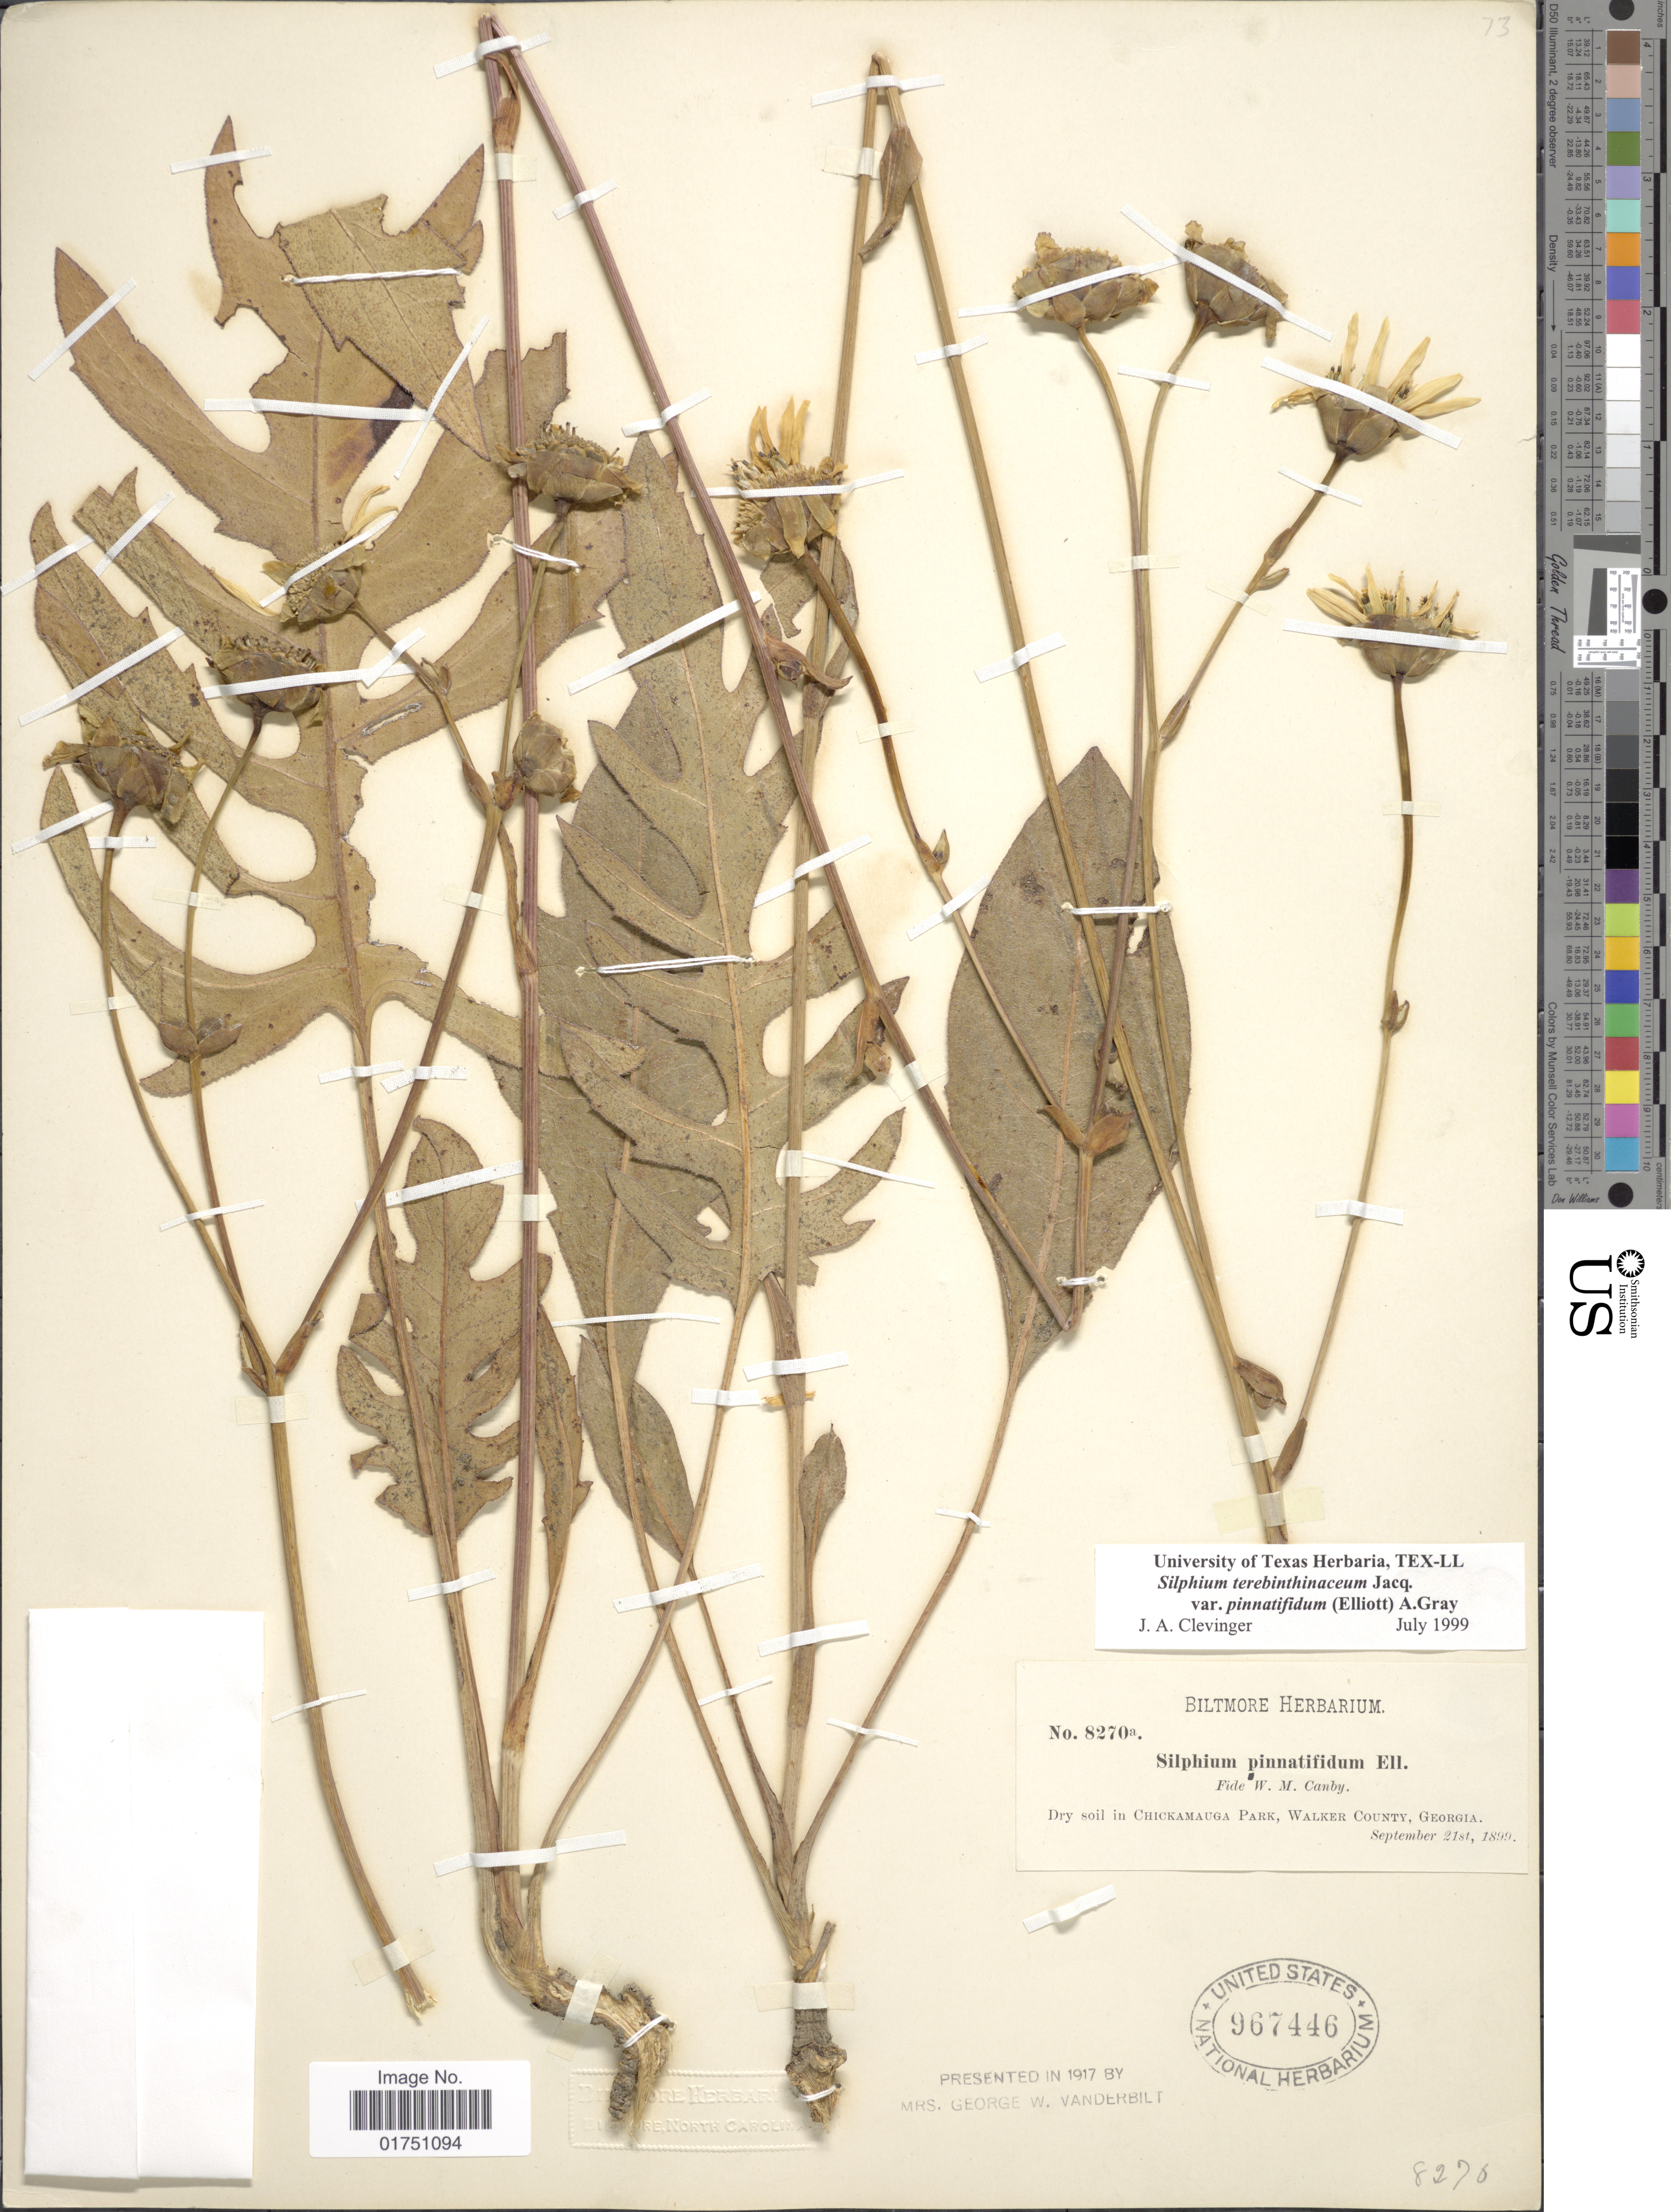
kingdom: Plantae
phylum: Tracheophyta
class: Magnoliopsida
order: Asterales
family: Asteraceae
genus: Silphium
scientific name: Silphium terebinthinaceum var. pinnatifidium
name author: (Elliott) A. Gray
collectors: ex herb. Biltmore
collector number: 8270a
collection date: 1899-09-21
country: United States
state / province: Georgia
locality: Dry soil in Chickamauga Park, Walker County, Georgia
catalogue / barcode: US 967446